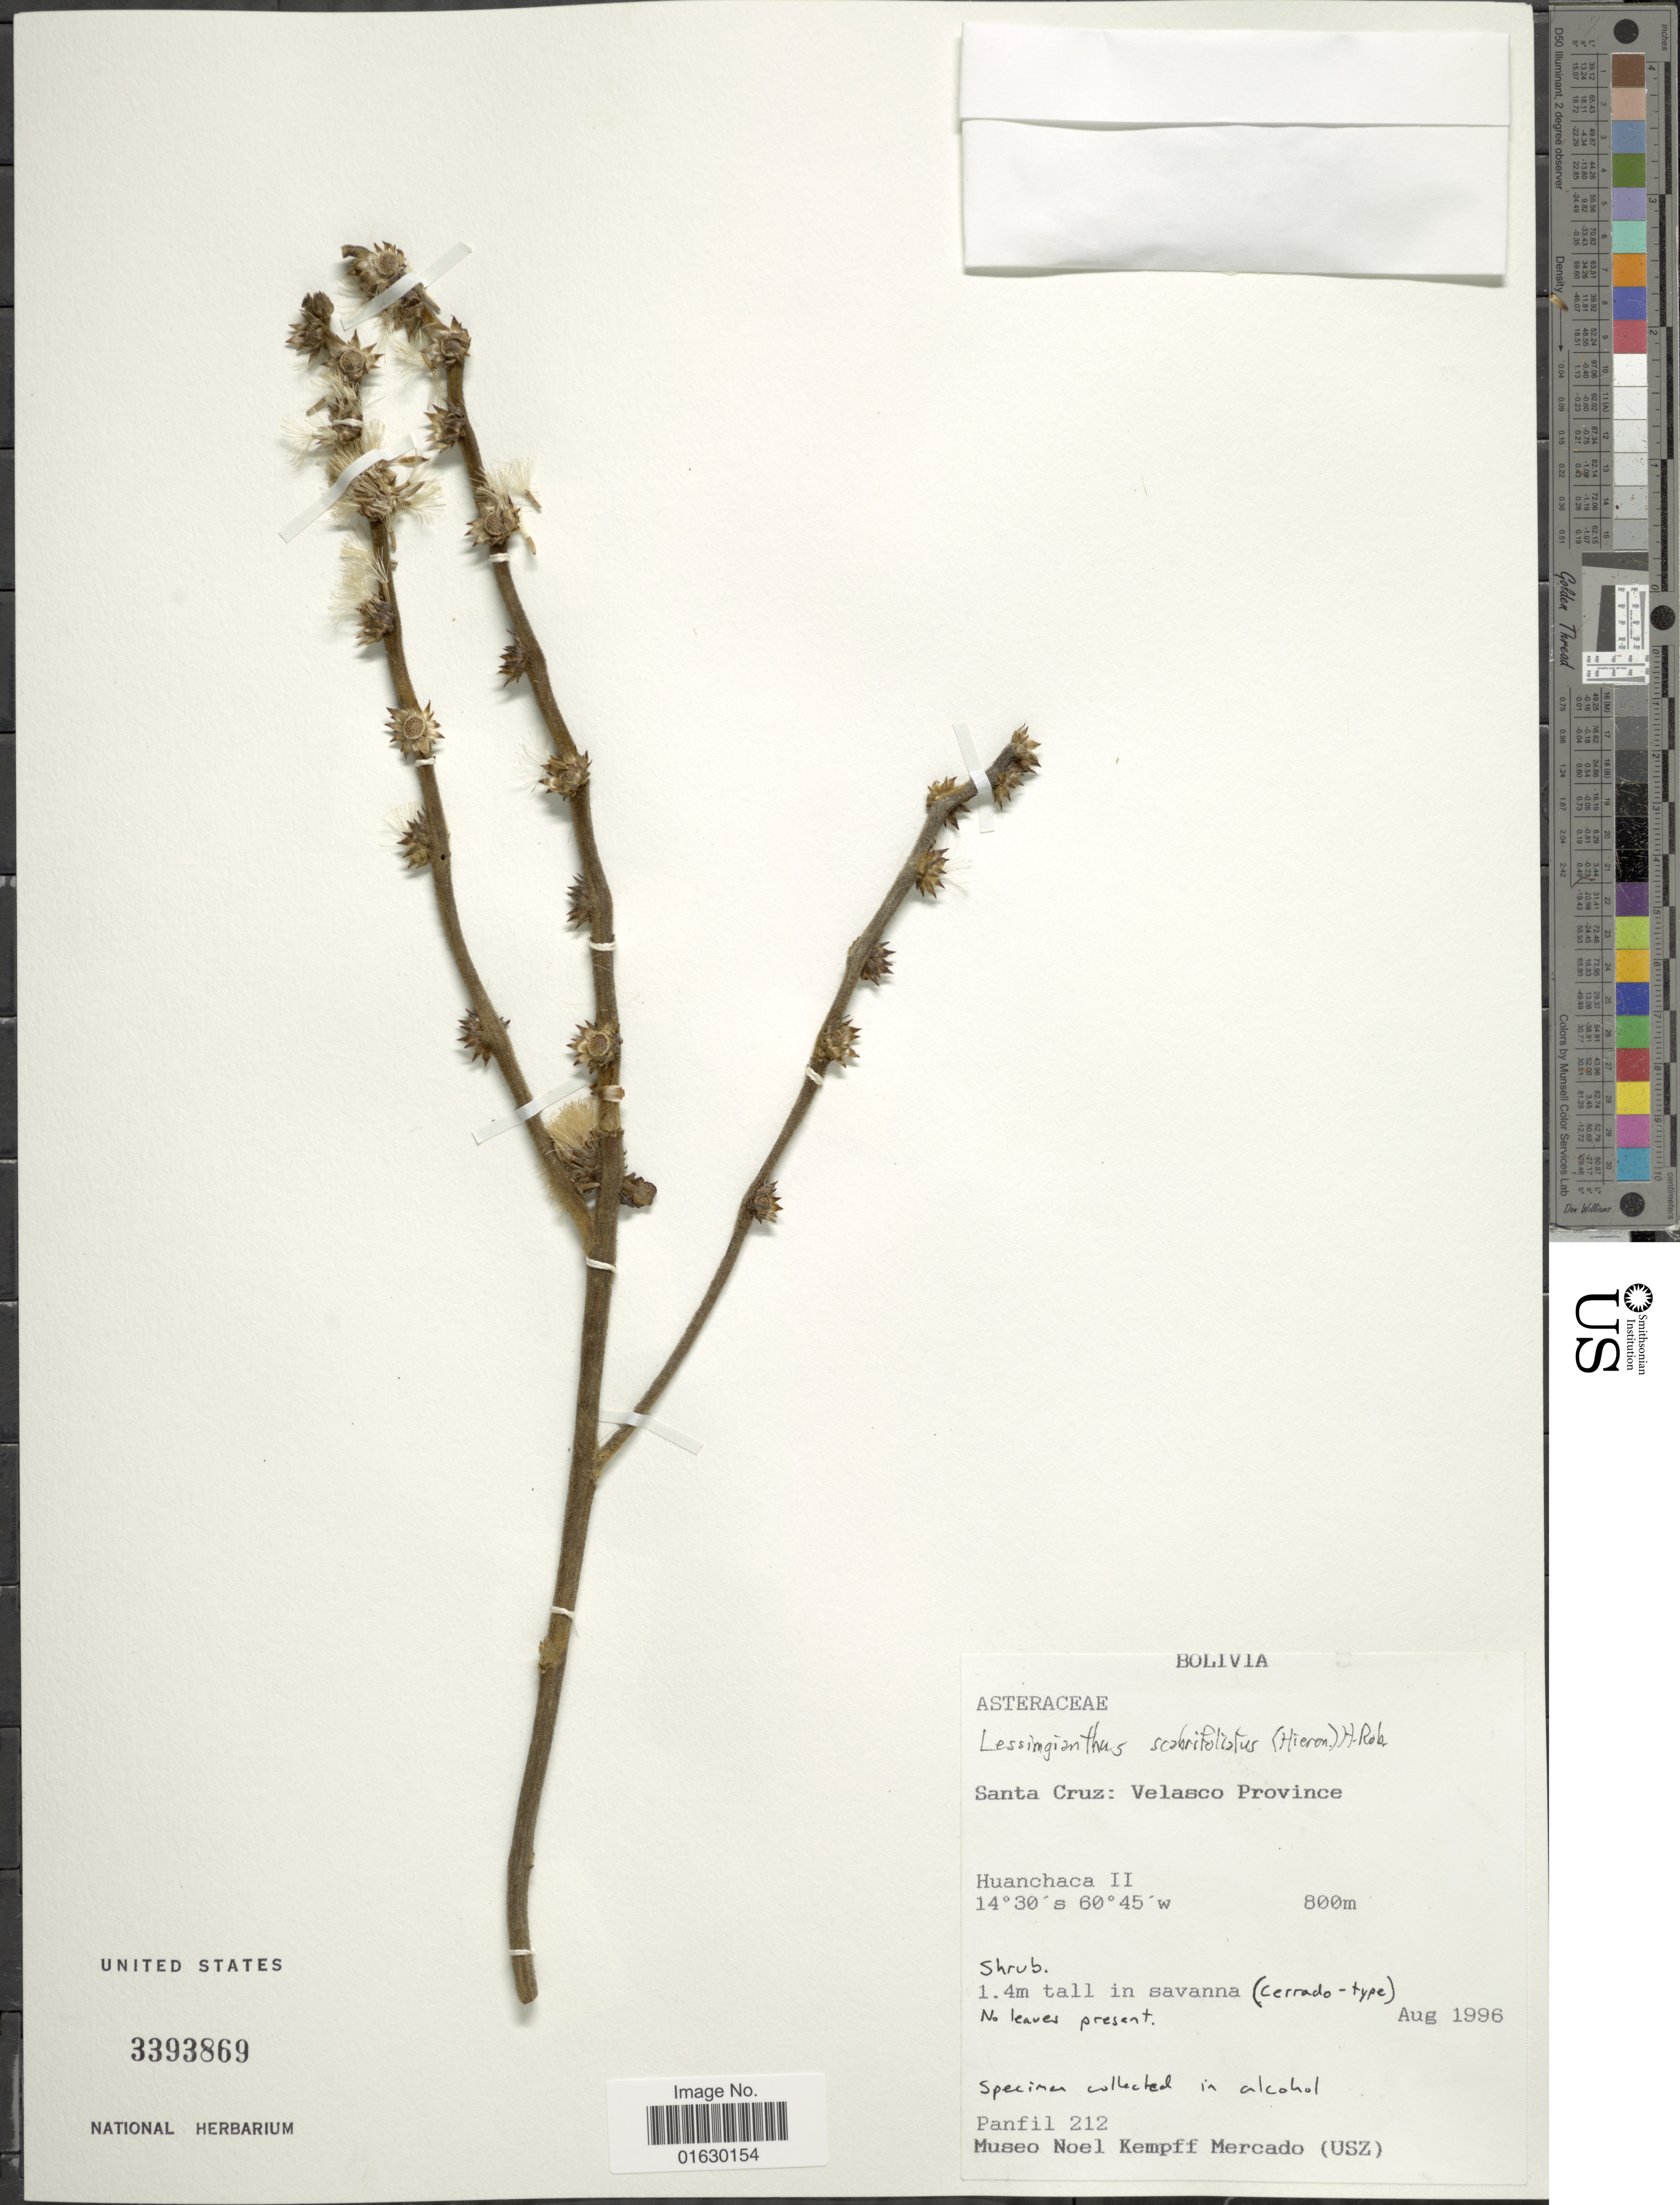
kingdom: Plantae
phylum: Tracheophyta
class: Magnoliopsida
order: Asterales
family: Asteraceae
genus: Lessingianthus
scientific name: Lessingianthus scabrifoliatus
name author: (Hieron.) H. Rob.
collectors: -- Panfil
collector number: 212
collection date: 1996-08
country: Bolivia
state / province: Santa Cruz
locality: Santa Cruz, Velasco Province, Huanchaca 2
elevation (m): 800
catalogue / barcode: US 3393869